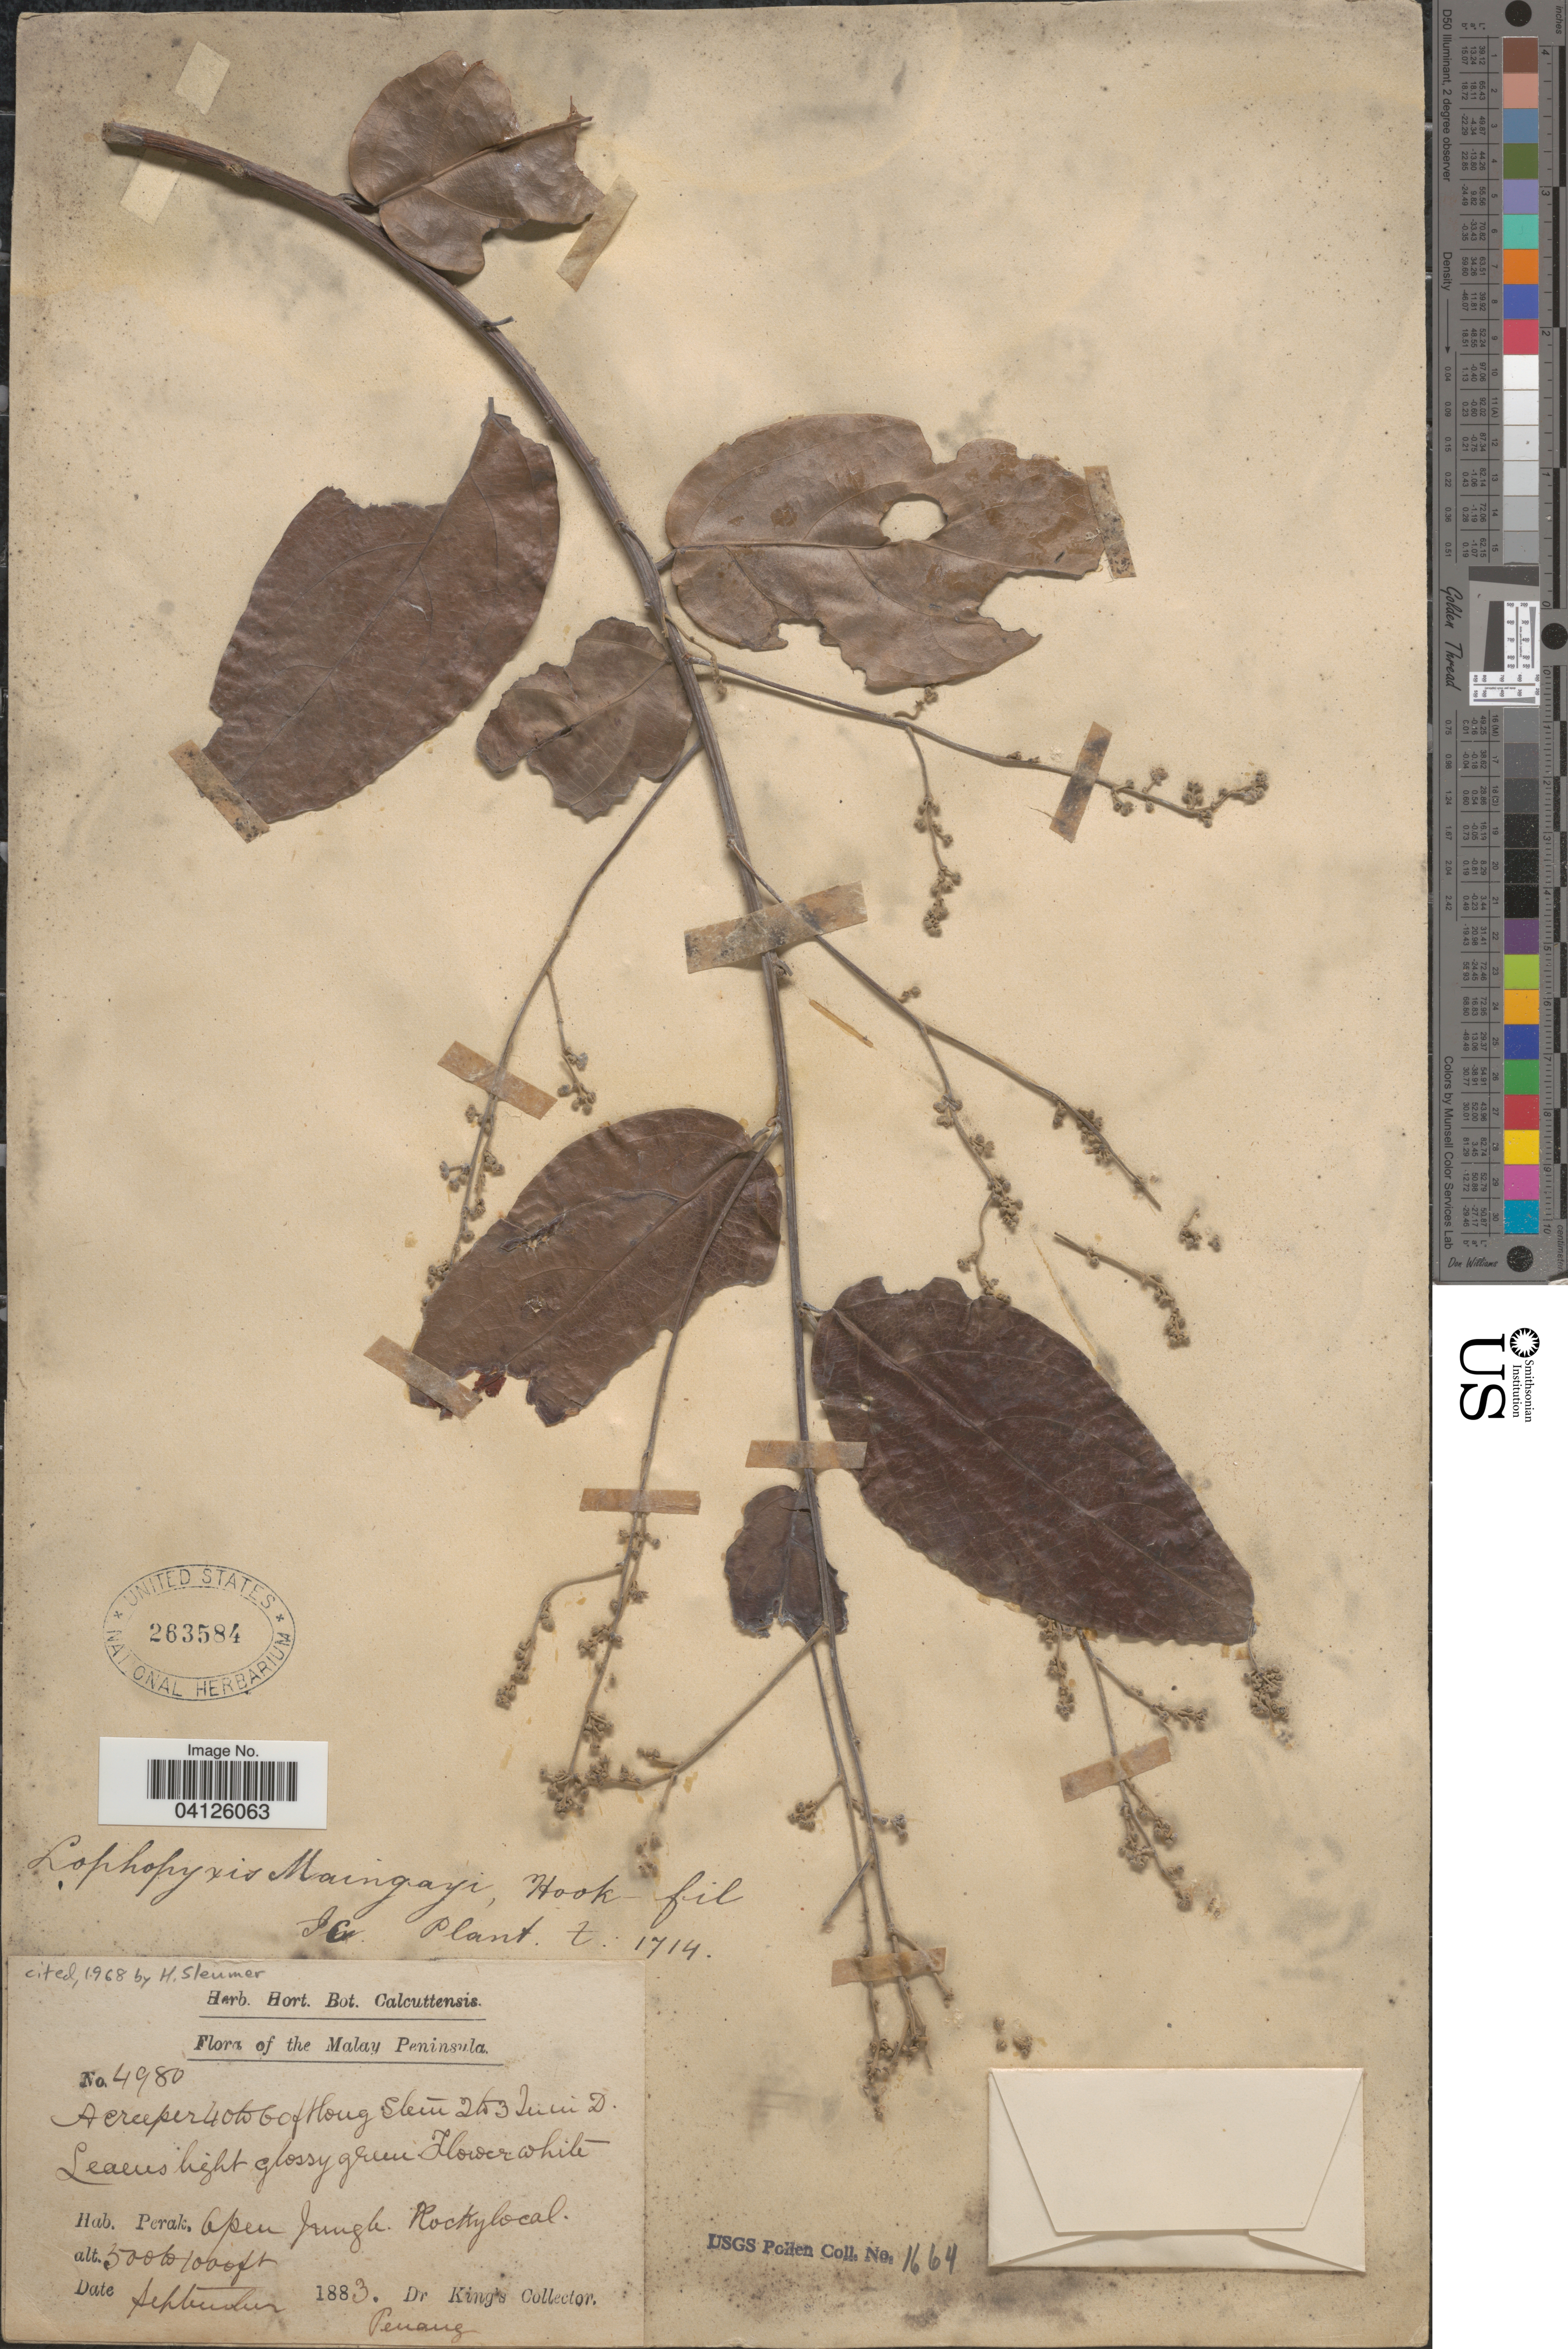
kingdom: Plantae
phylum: Tracheophyta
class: Magnoliopsida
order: Malpighiales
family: Lophopyxidaceae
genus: Lophopyxis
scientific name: Lophopyxis maingayi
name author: Hook. f.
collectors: Dr. King's collector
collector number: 4980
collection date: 1883-09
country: Malaysia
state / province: Perak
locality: The Malay Peninsula. Penang.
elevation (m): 152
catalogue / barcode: US 263584